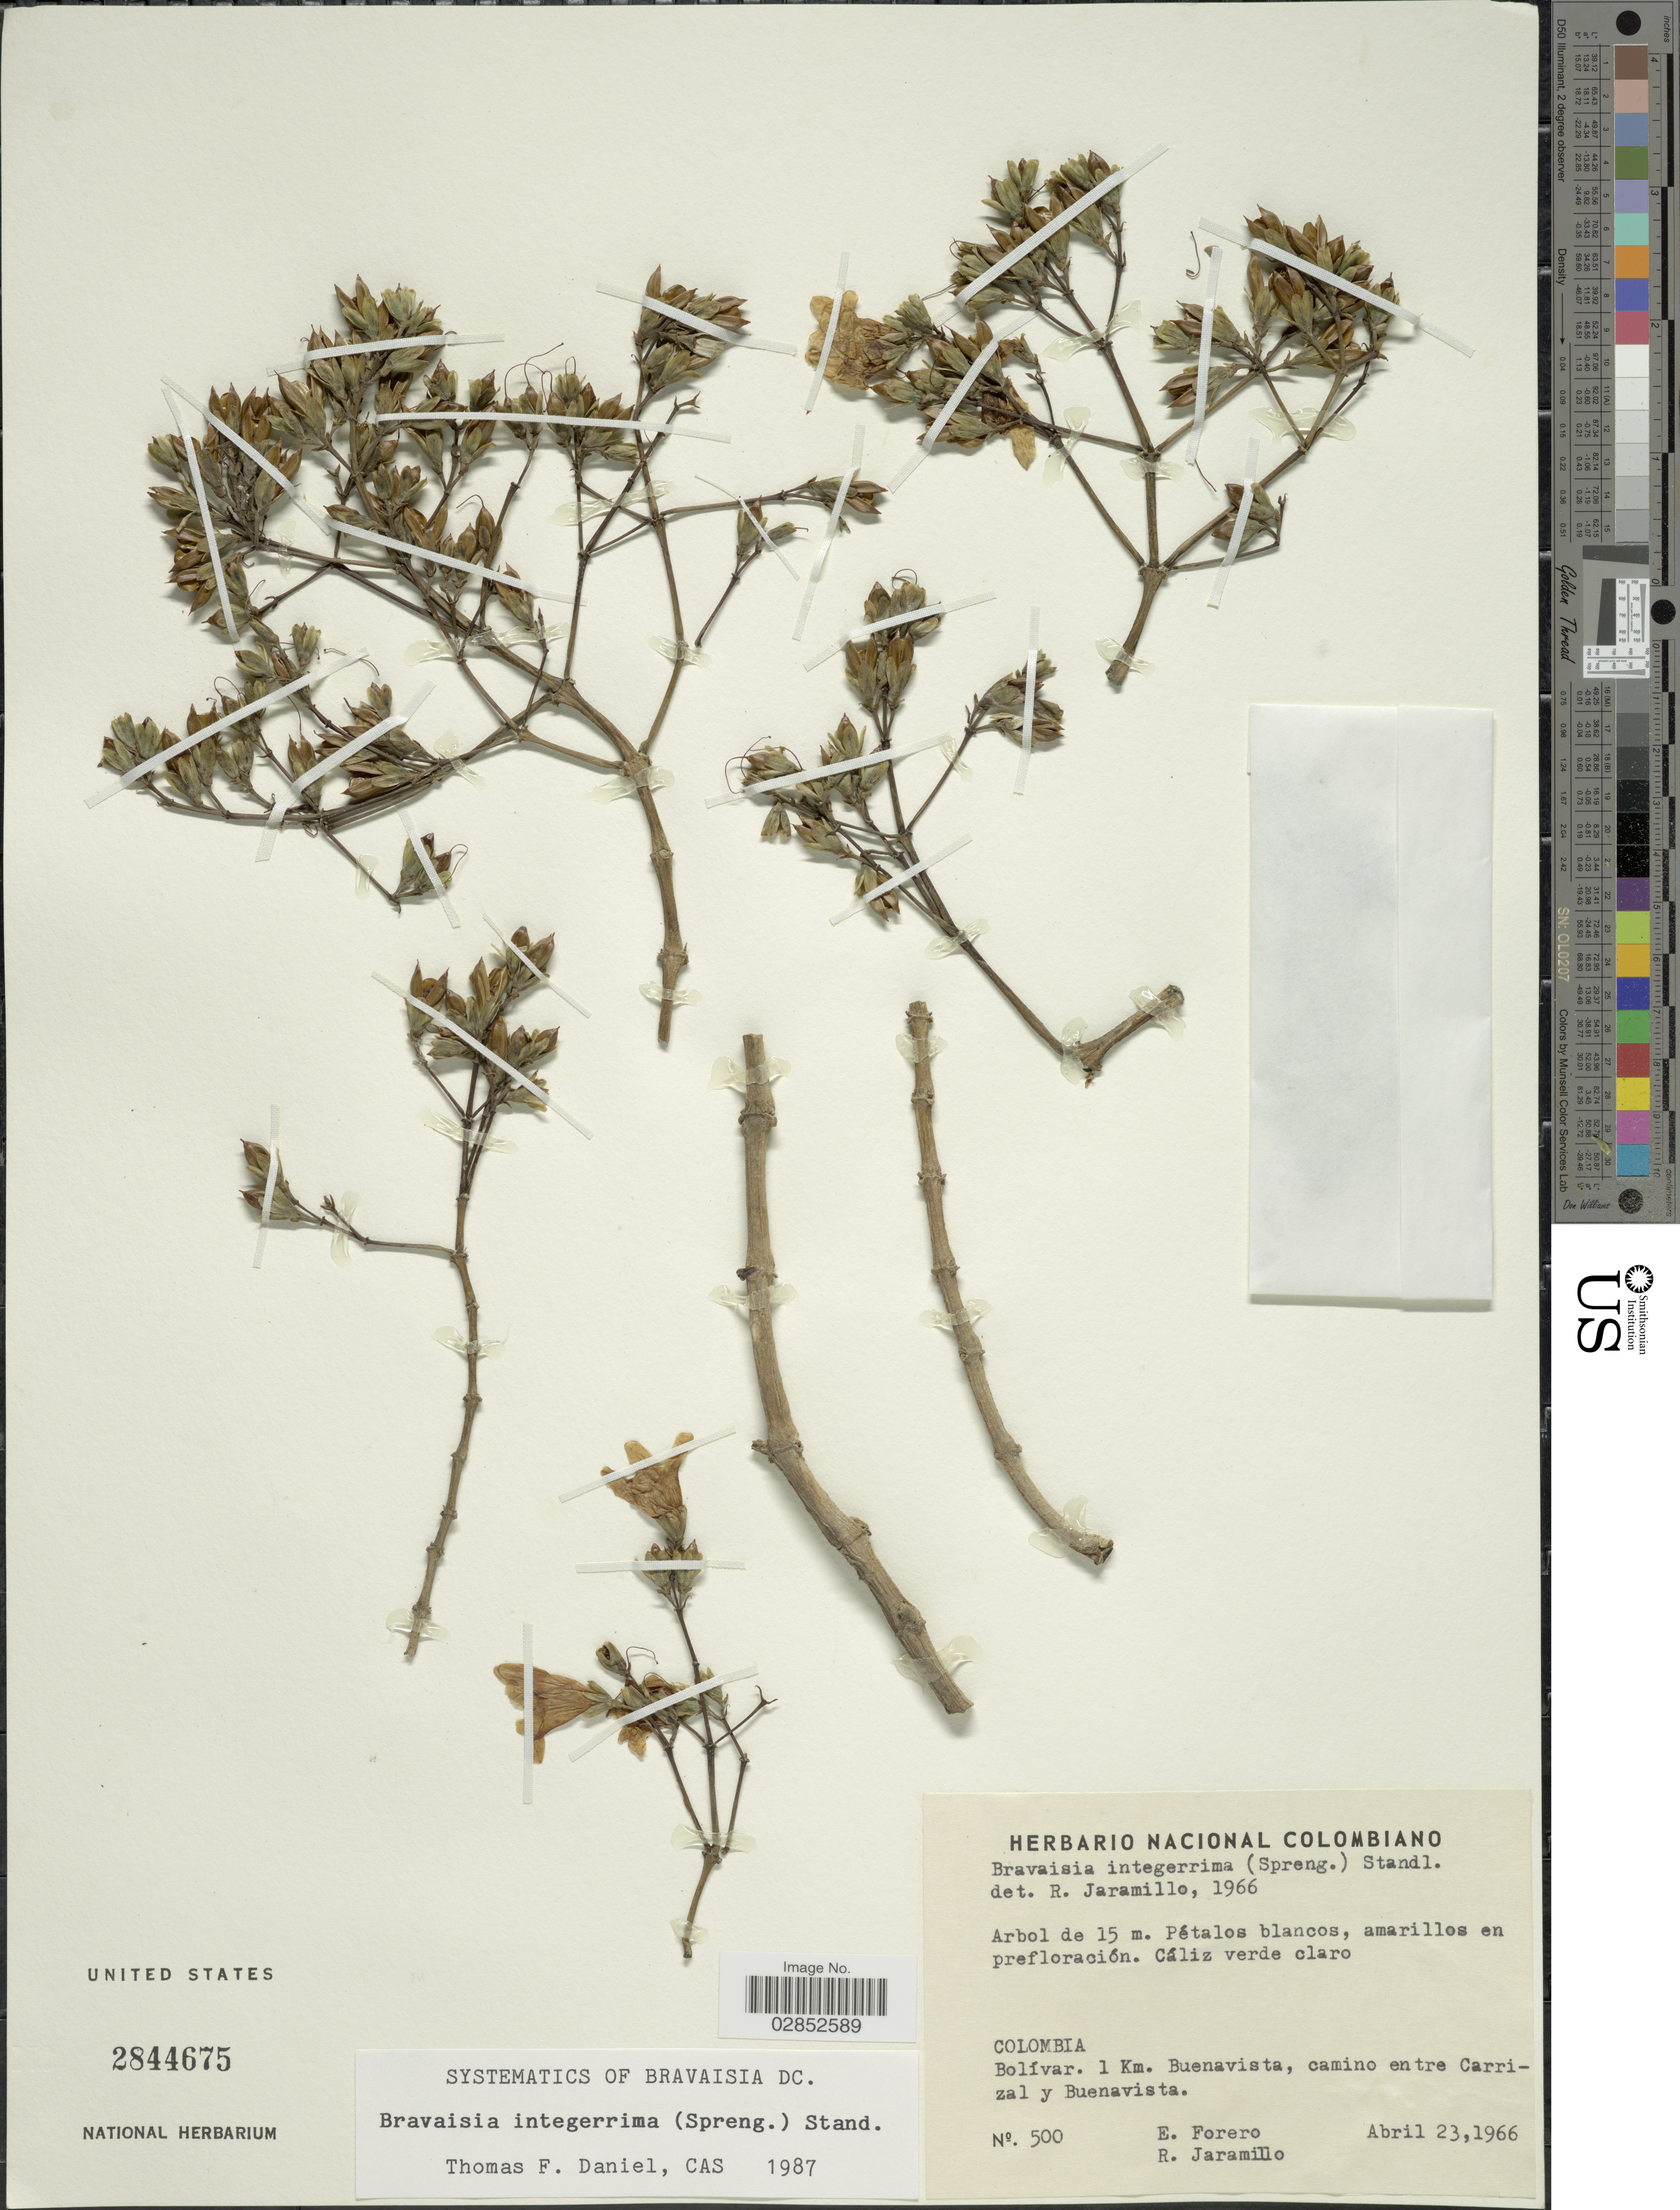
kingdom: Plantae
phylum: Tracheophyta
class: Magnoliopsida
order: Lamiales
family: Acanthaceae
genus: Bravaisia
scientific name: Bravaisia integerrima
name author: (Spreng.) Standl.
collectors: E. Forero & R. Jaramillo M.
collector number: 500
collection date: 1966-04-23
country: Colombia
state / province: Bolívar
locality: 1 Km. Buenavista, camino entre Carrizal y Buenavista.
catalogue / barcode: US 2844675